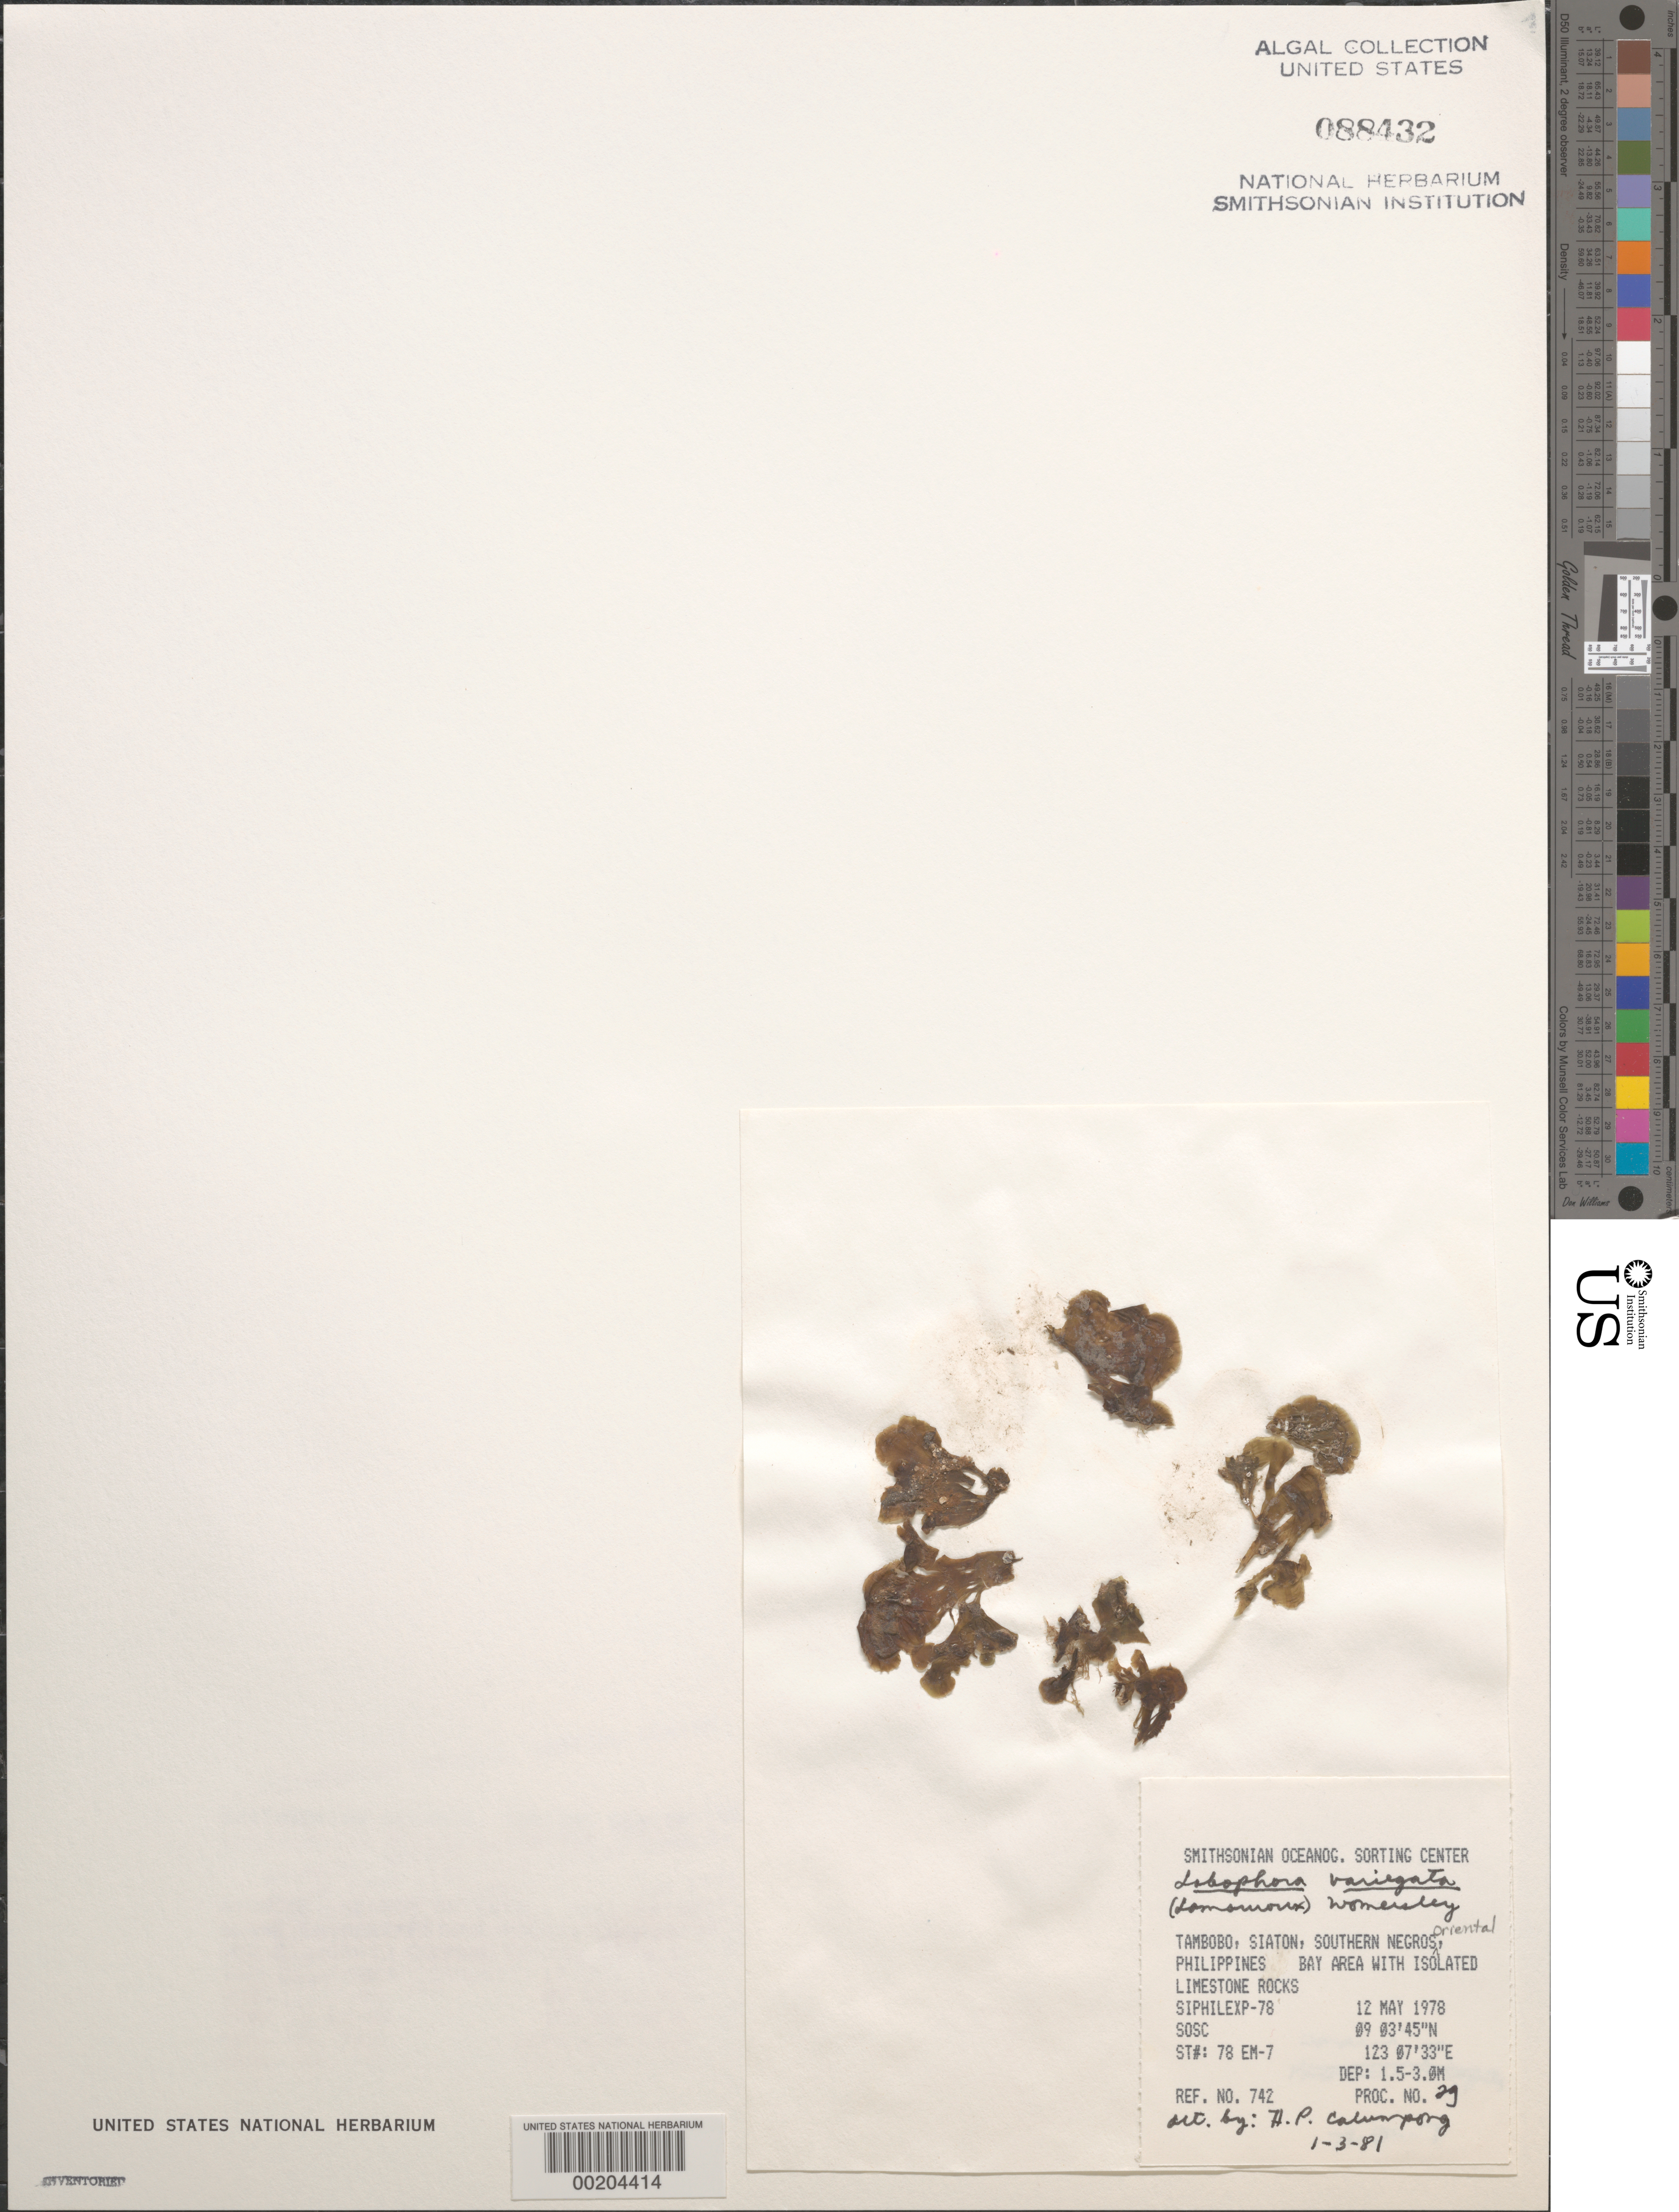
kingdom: Chromista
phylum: Ochrophyta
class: Phaeophyceae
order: Dictyotales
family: Dictyotaceae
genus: Lobophora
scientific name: Lobophora variegata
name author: (J.V.Lamouroux) Womersley & E.C. Oliveira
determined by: Calumpong, H. P.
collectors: SOSC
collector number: Station 78 Em-7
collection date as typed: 12 May 1978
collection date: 1978-05-12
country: Philippines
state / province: Central Visayas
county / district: Negros Oriental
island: Negros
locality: Tambobo, Siaton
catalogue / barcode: US 88432